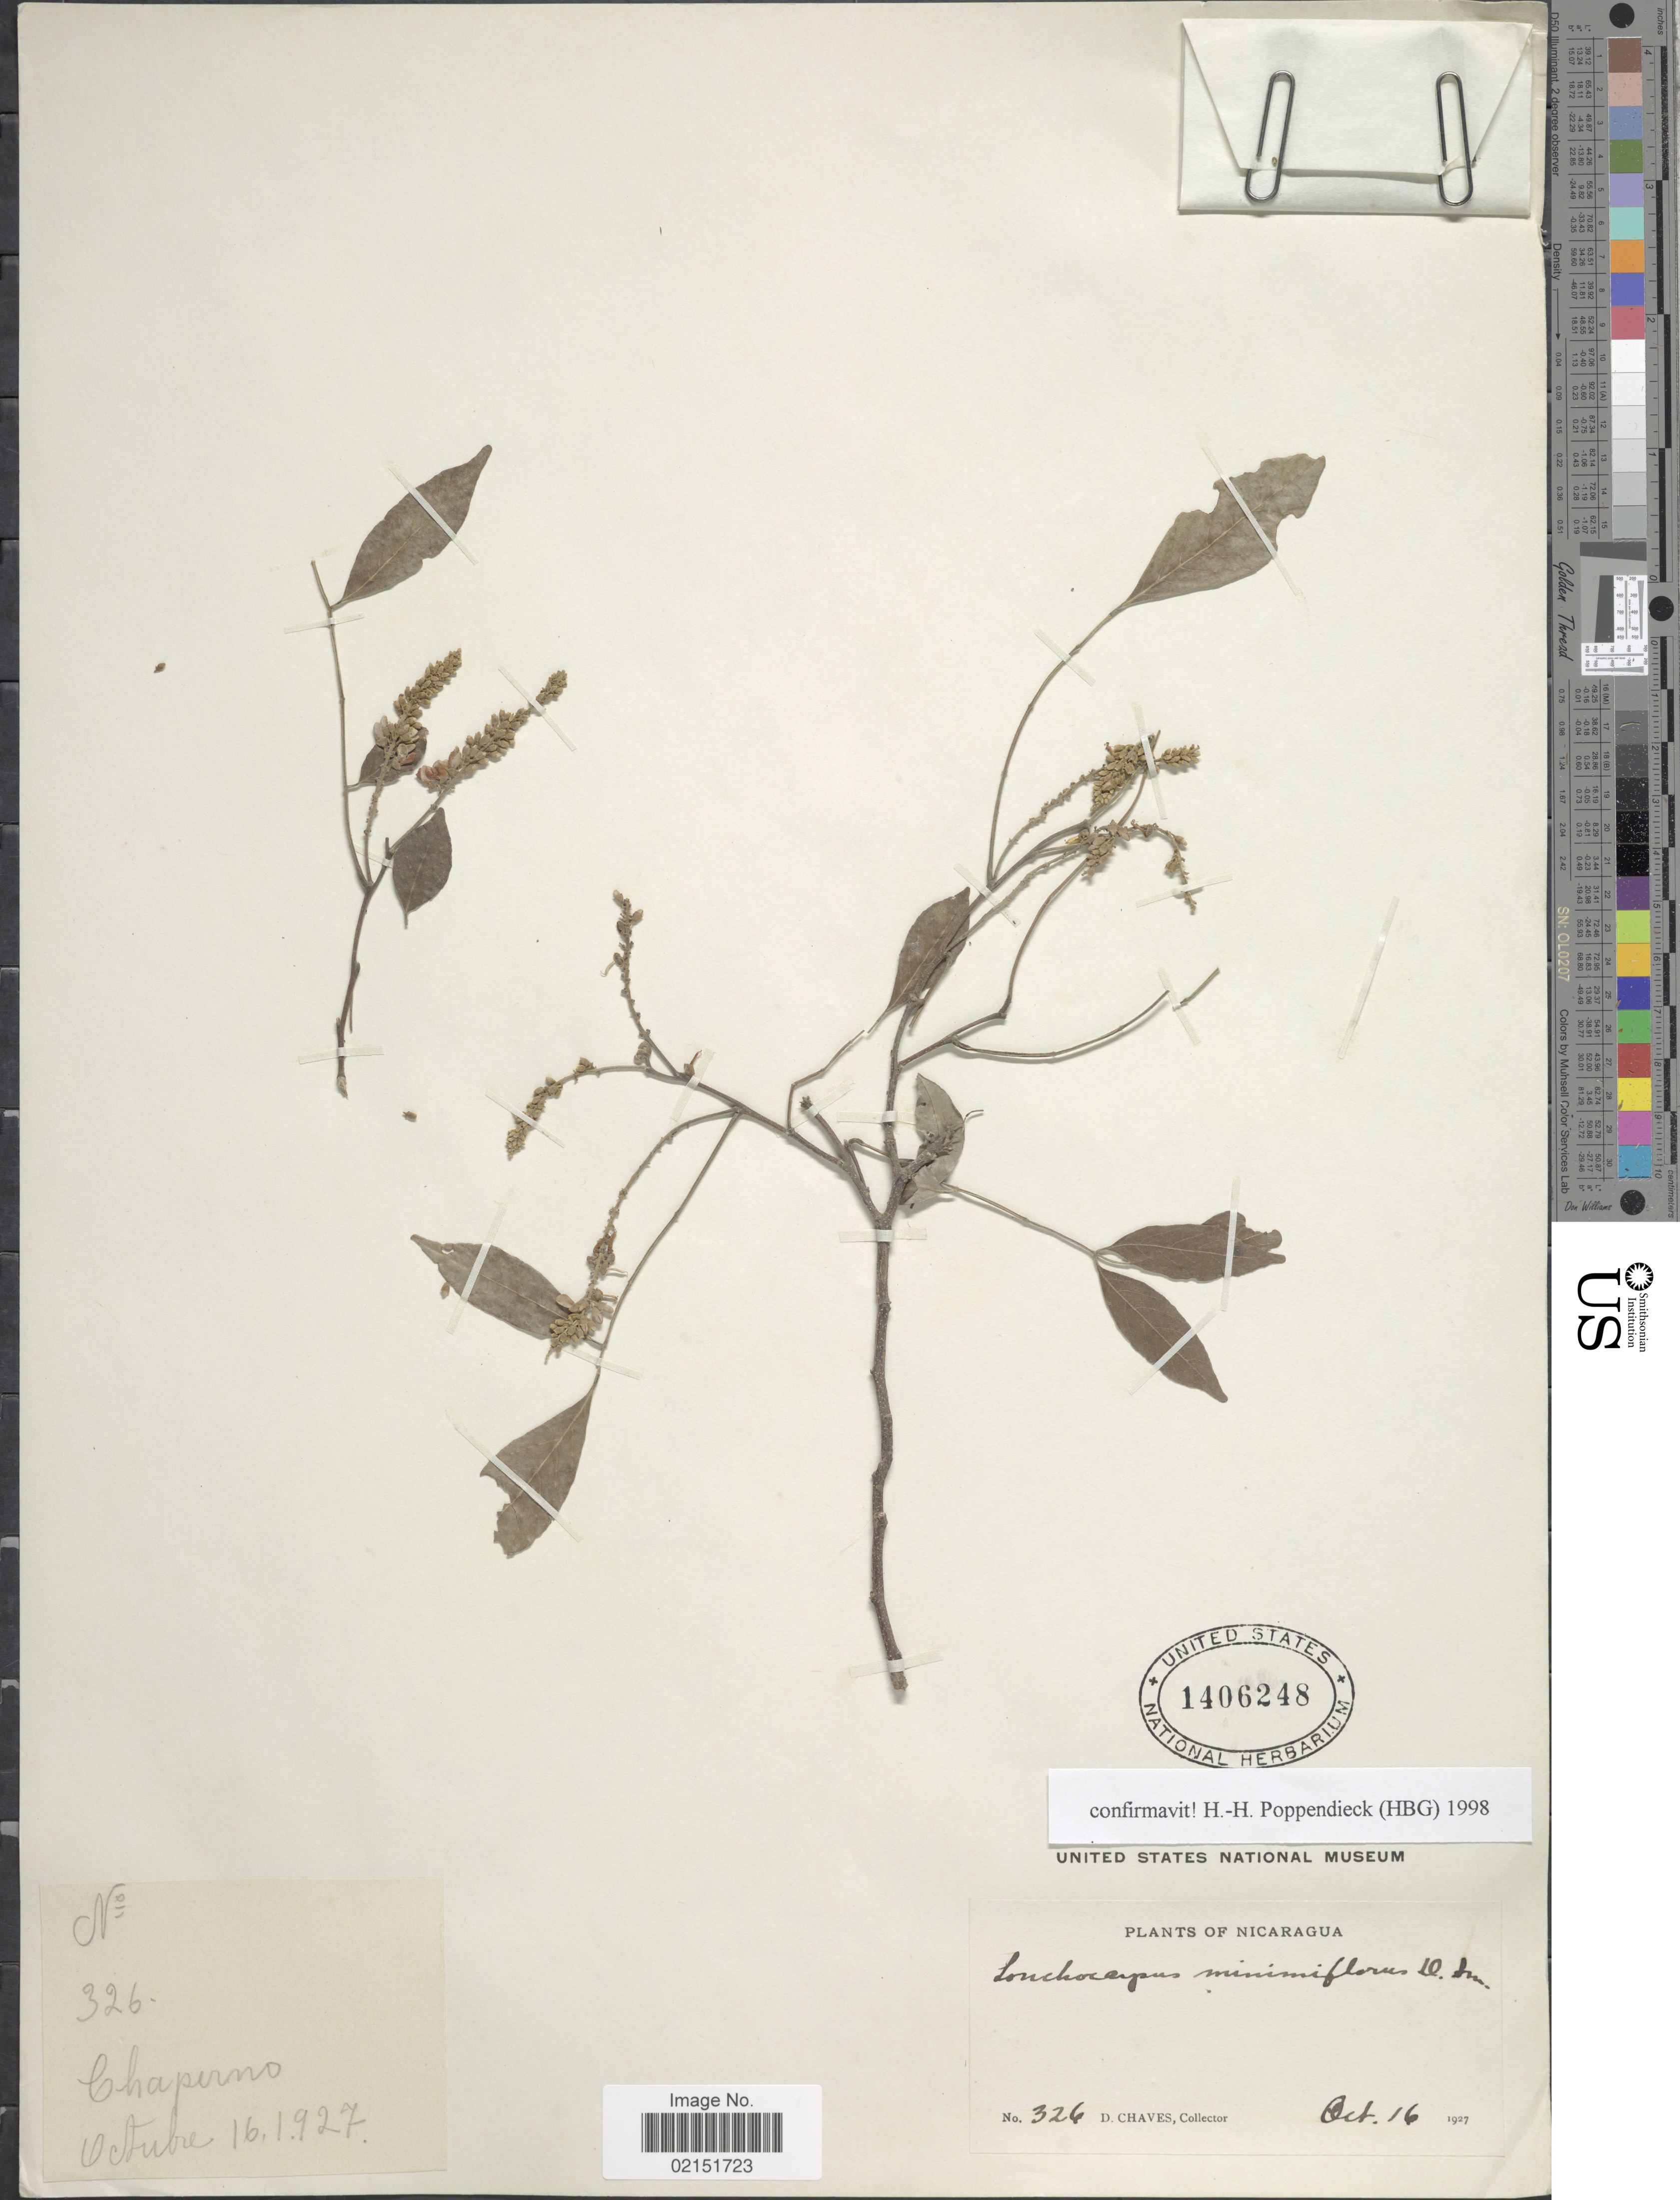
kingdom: Plantae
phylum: Tracheophyta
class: Magnoliopsida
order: Fabales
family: Fabaceae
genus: Lonchocarpus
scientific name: Lonchocarpus minimiflorus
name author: Donn. Sm.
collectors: D. Chaves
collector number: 326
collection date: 1927-10-16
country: Nicaragua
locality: Chaperno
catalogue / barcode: US 1406248